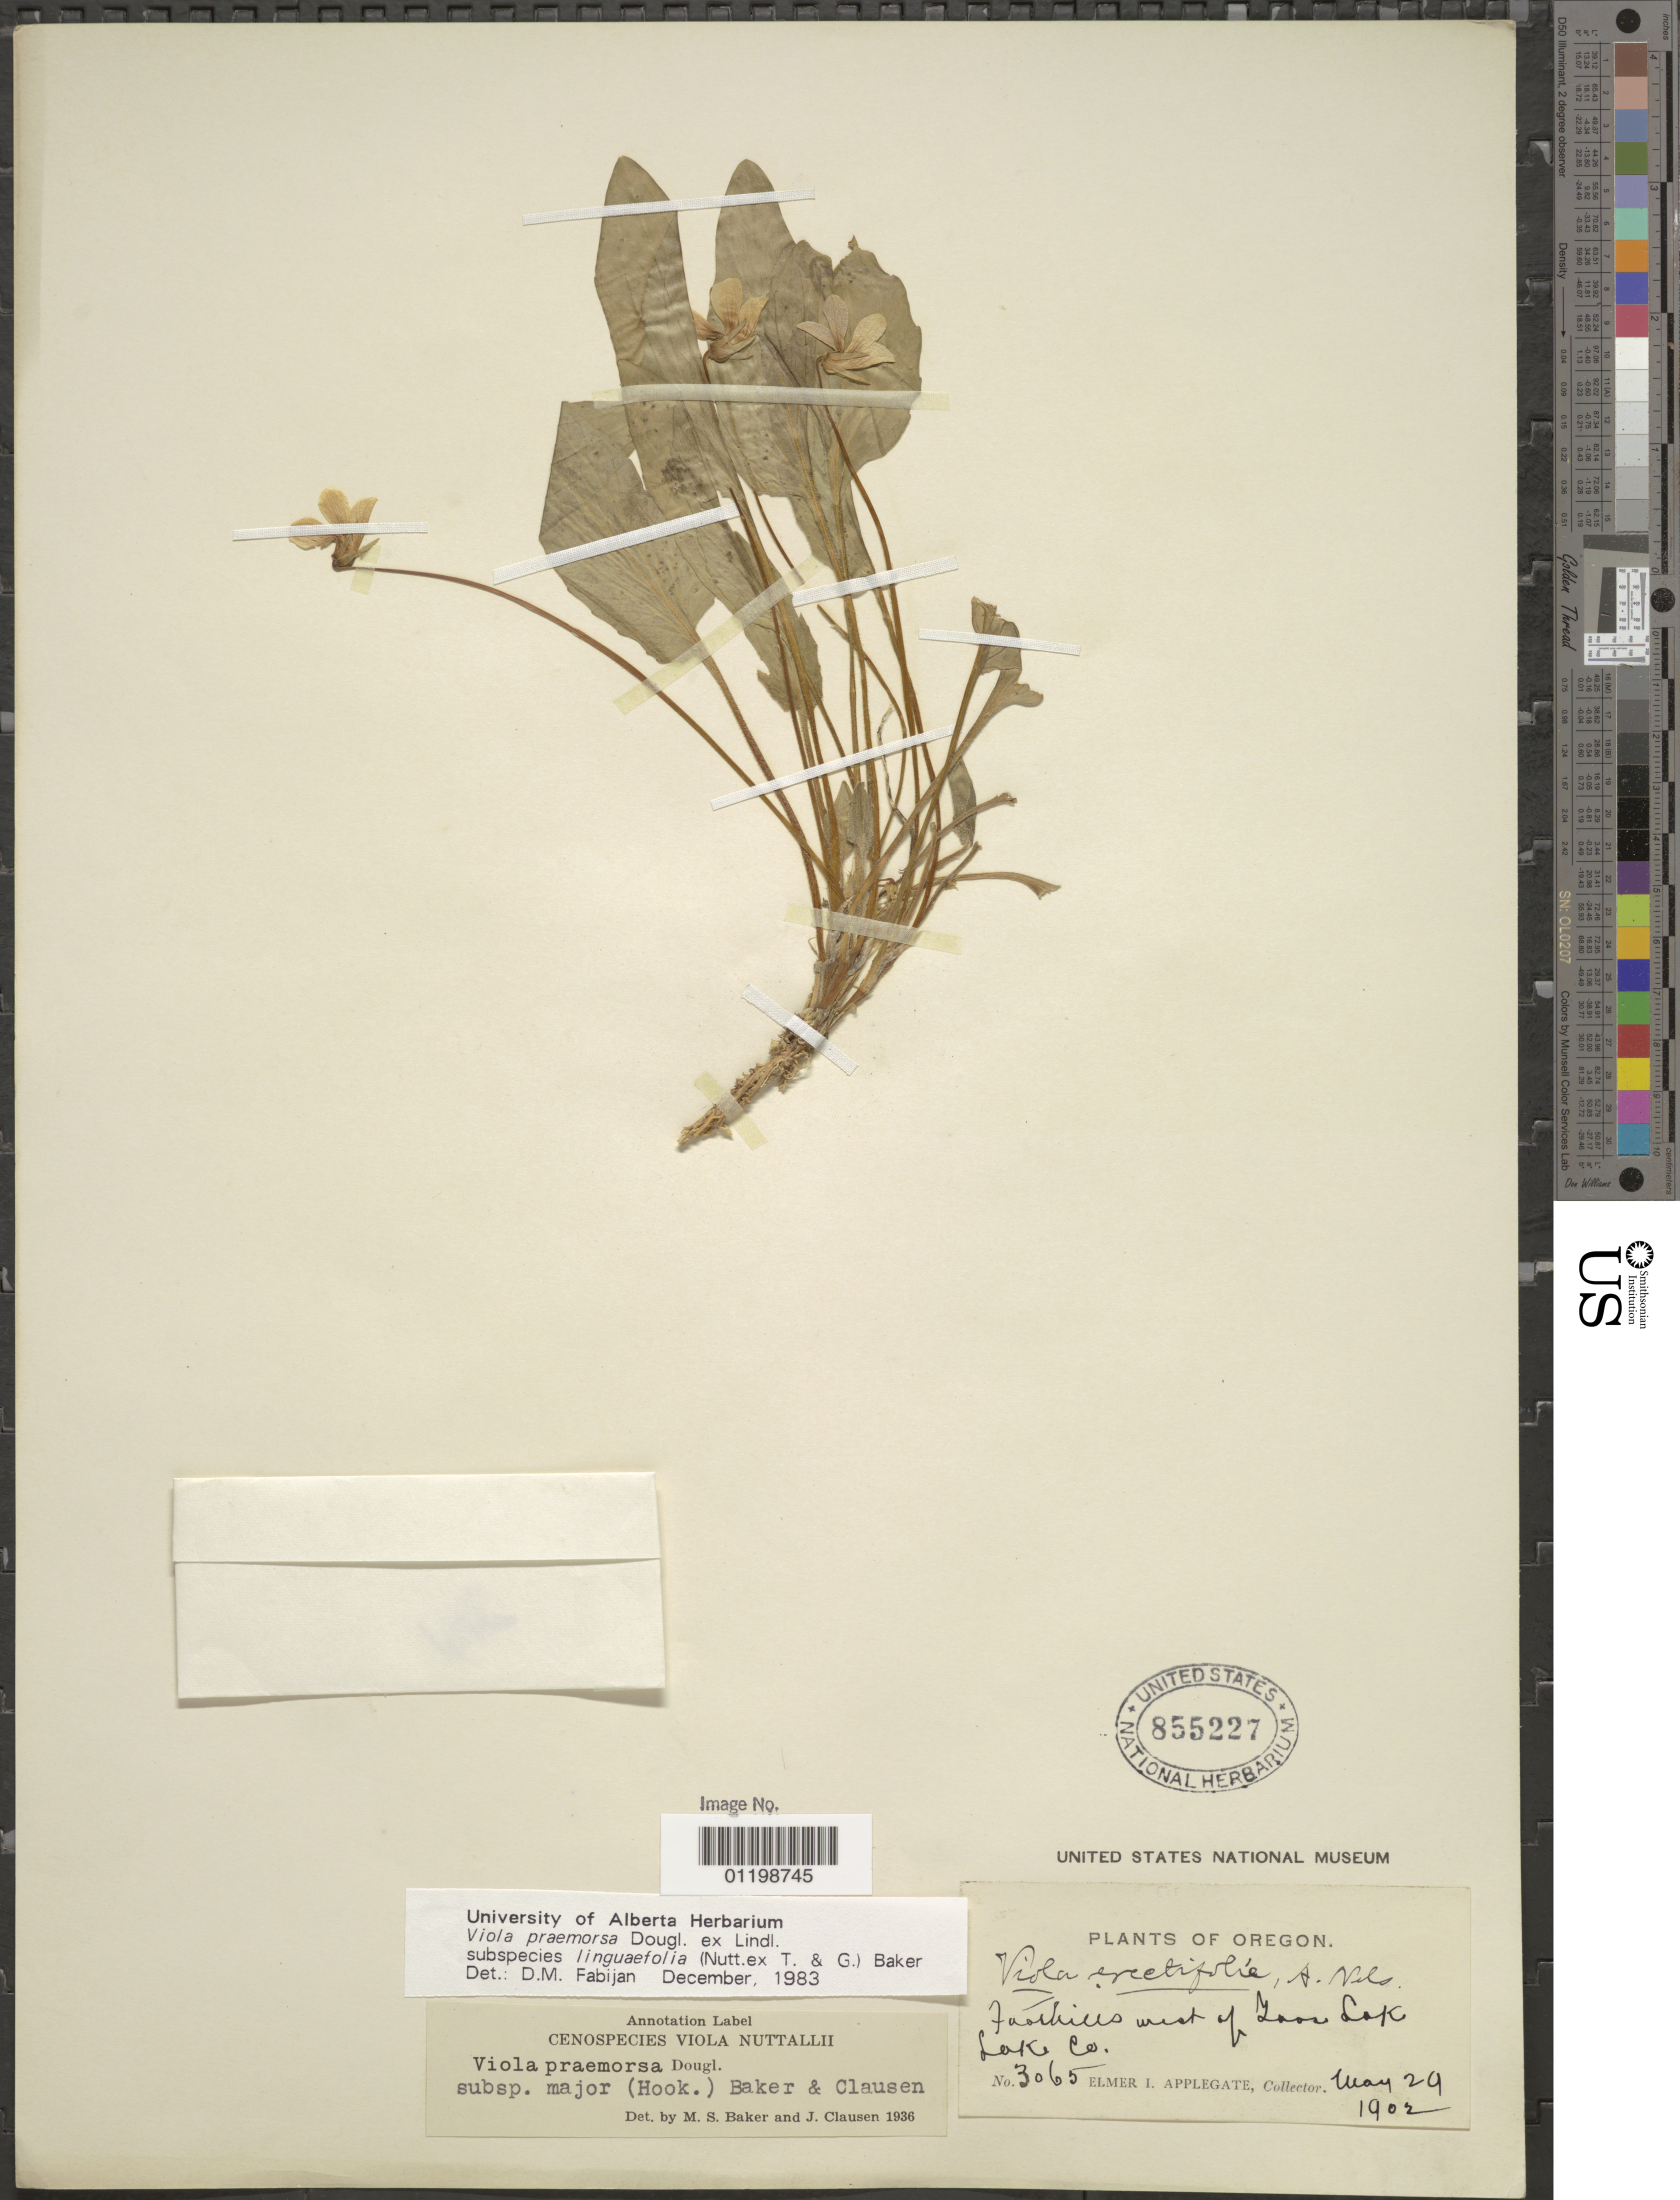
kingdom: Plantae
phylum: Tracheophyta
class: Magnoliopsida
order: Malpighiales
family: Violaceae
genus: Viola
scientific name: Viola praemorsa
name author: Douglas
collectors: E. I. Applegate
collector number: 3065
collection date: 1902-05-29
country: United States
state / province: Oregon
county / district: Lake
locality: Foothills west of Goose Lake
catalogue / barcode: US 855227